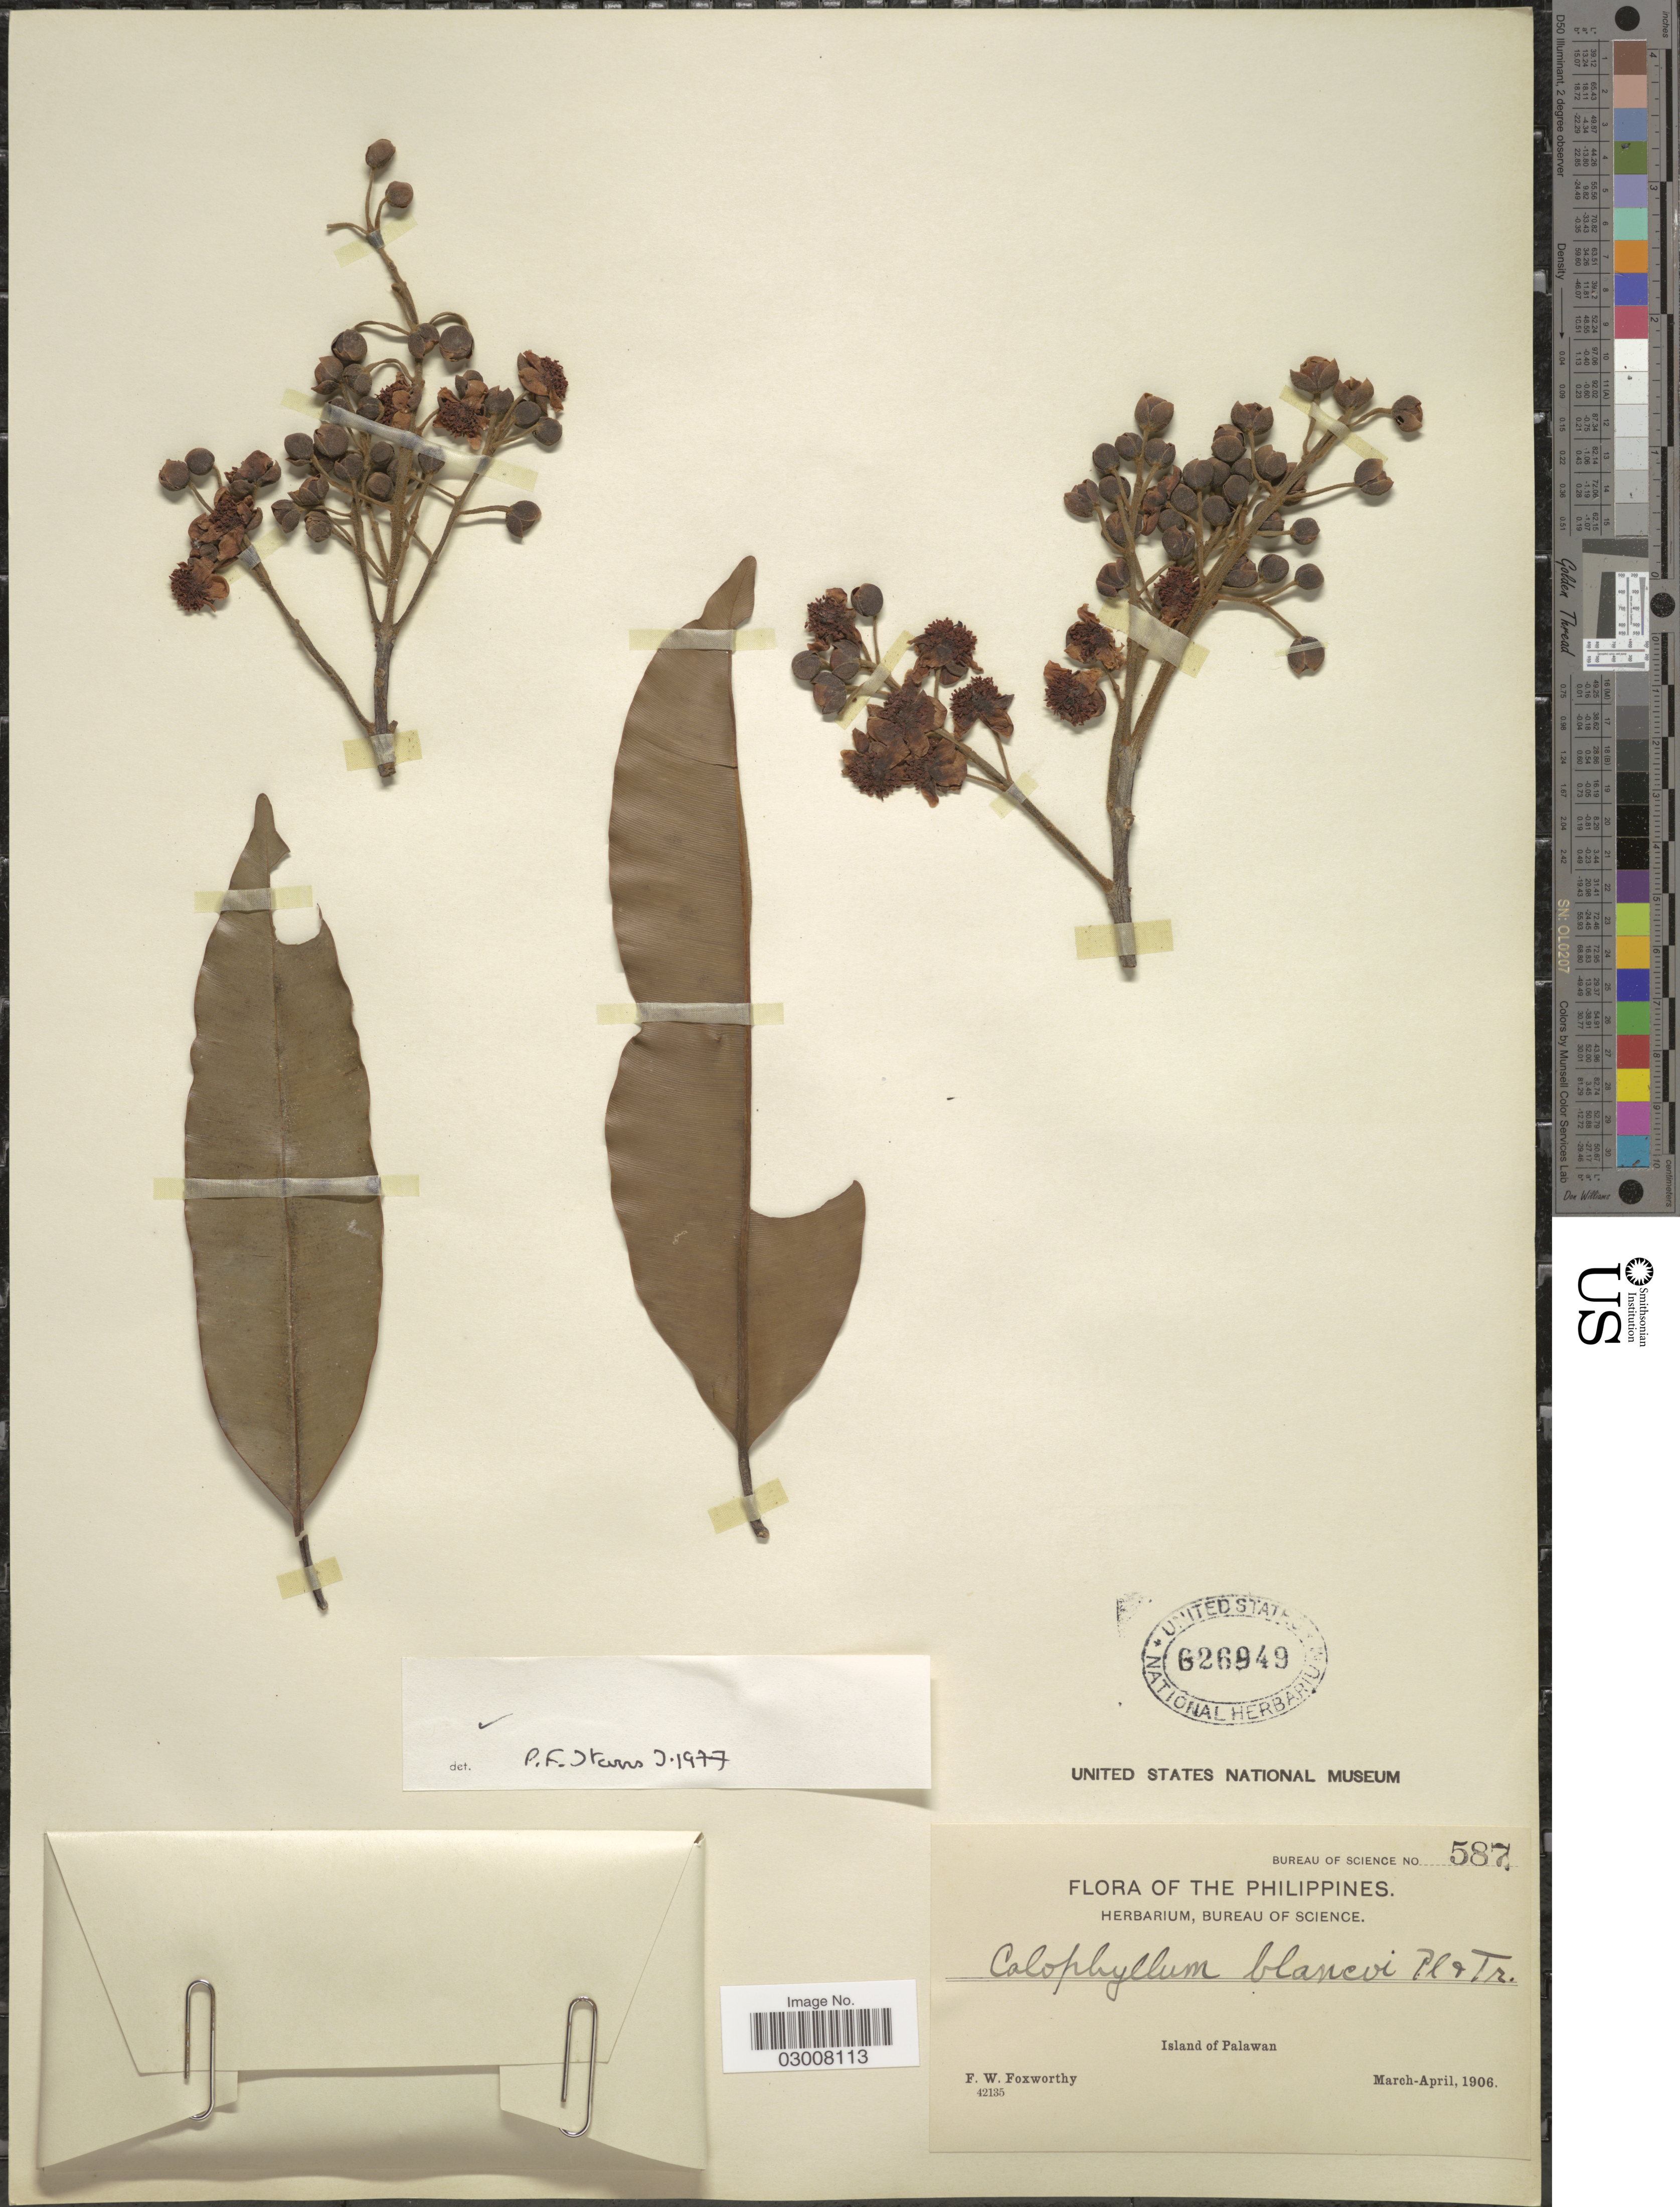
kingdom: Plantae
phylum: Tracheophyta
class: Magnoliopsida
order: Malpighiales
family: Calophyllaceae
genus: Calophyllum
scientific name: Calophyllum blancoi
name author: Planch. & Triana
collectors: F. W. Foxworthy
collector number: Bureau of Science 587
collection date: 1906-03/1906-04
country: Philippines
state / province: Mimaropa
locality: Island of Palawan.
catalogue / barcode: US 626949